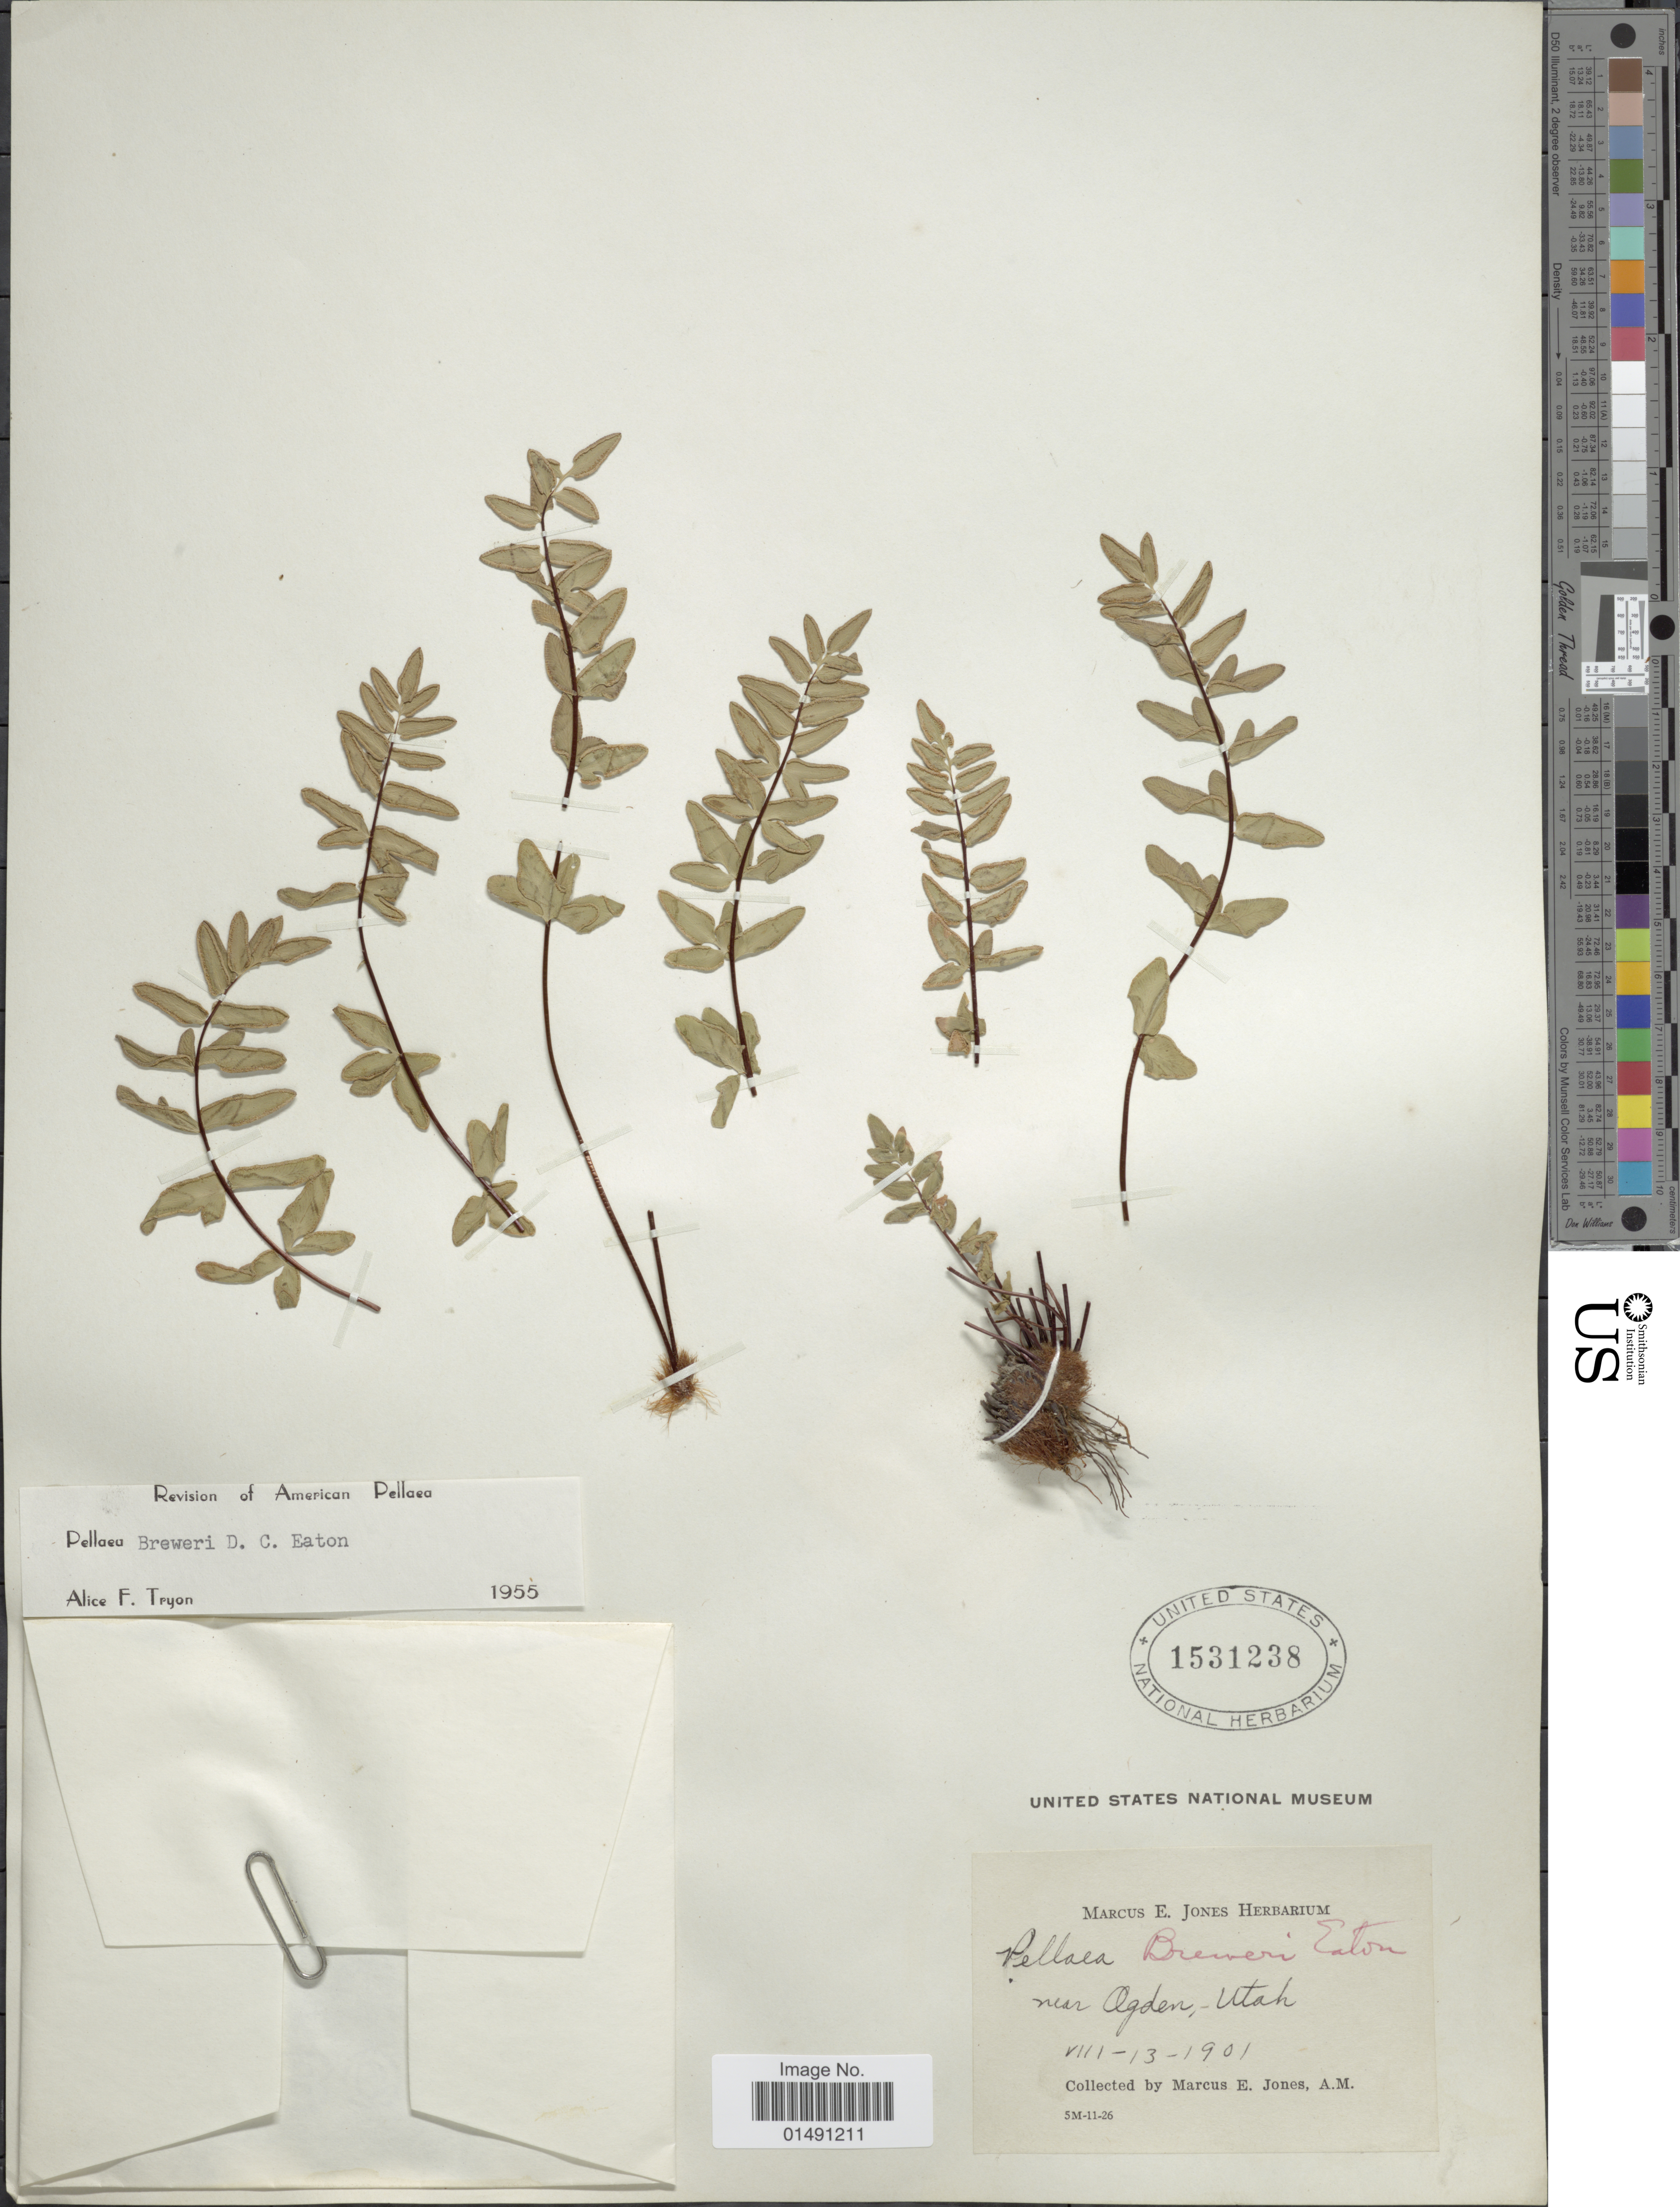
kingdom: Plantae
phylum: Tracheophyta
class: Polypodiopsida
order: Polypodiales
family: Pteridaceae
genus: Pellaea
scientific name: Pellaea breweri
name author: D.C. Eaton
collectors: M. E. Jones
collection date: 1901-08-13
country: United States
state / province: Utah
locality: Near Ogden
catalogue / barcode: US 1531238